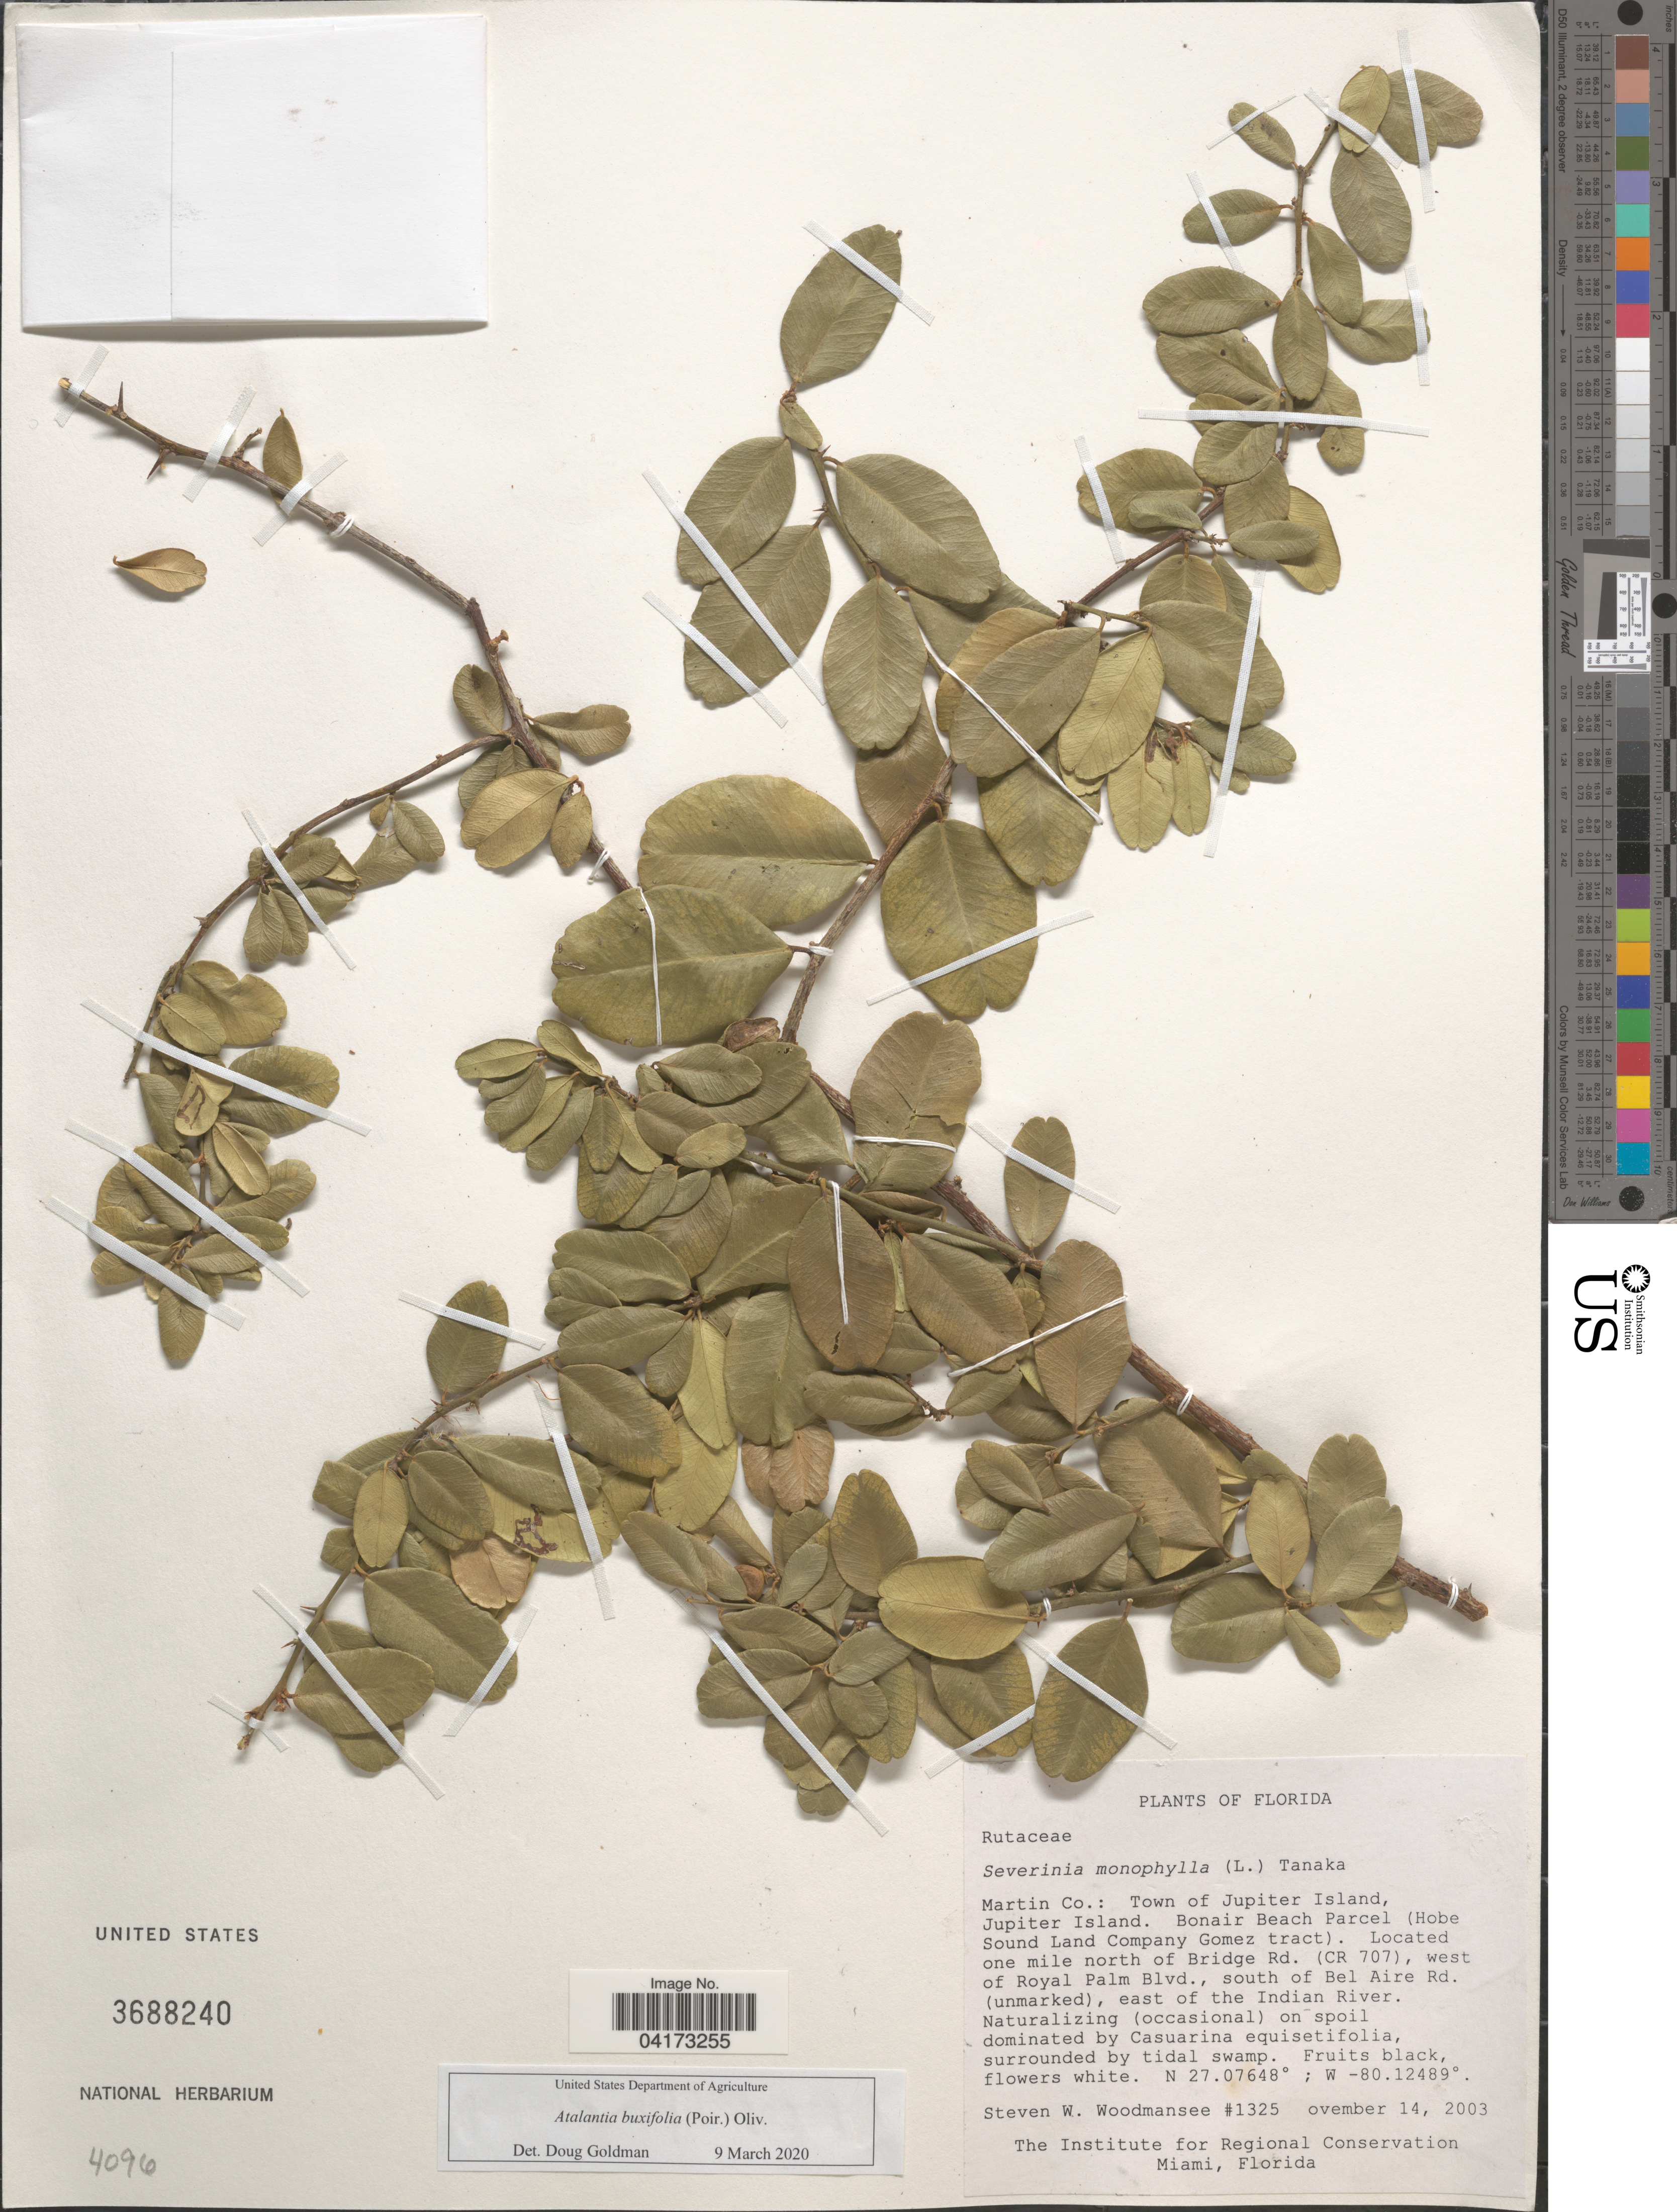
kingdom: Plantae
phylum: Tracheophyta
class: Magnoliopsida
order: Sapindales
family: Rutaceae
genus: Atalantia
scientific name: Atalantia buxifolia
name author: (Poir.) Oliv.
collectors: S. Woodmansee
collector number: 1325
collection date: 2003-11-14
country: United States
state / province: Florida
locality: Martin Co.: Town of Jupiter Island, Jupiter Island. Bonair Beach Parcel (Hobe Sound Land Company Gomez tract). Located one mile north of Bridge Rd. (CR 707), west of Royal Palm Blvd., south of Bel Aire Rd. (unmarked), east of the Indian River.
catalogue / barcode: US 3688240